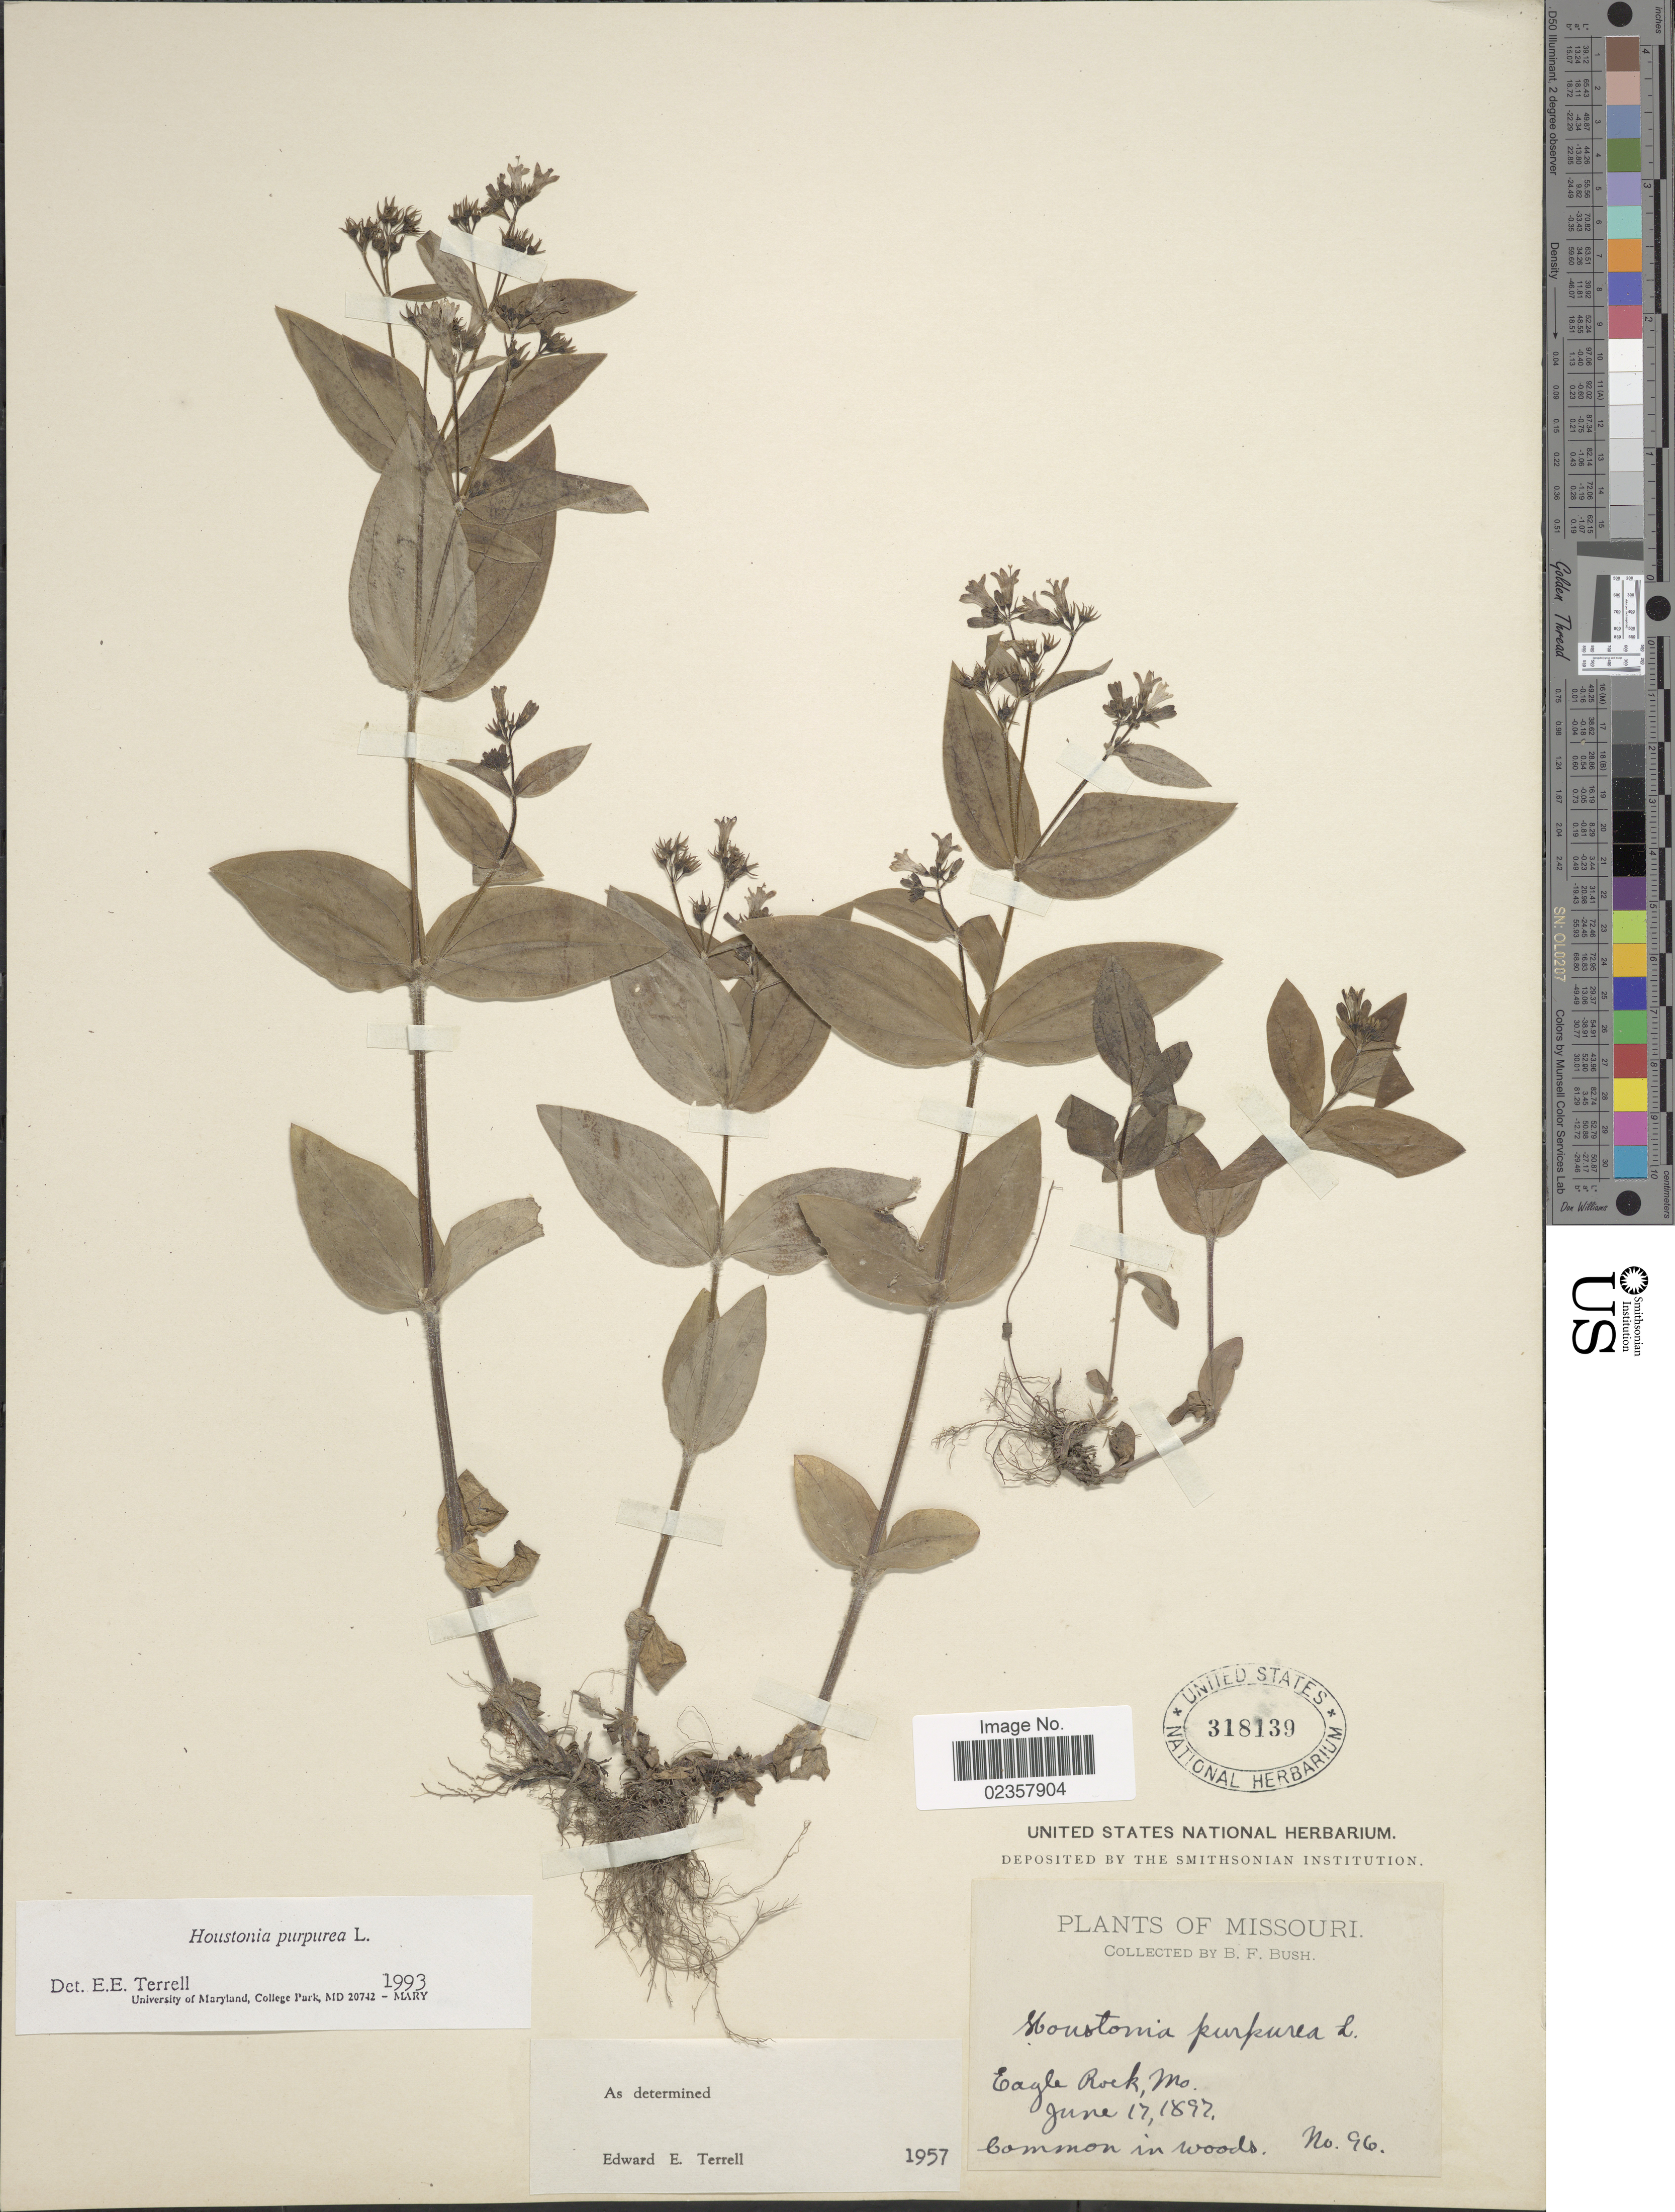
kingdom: Plantae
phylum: Tracheophyta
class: Magnoliopsida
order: Gentianales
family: Rubiaceae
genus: Houstonia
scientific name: Houstonia purpurea var. purpurea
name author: L.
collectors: B. F. Bush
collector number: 96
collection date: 1897-06-17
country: United States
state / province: Missouri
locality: Eagle Rock Mo.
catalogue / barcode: US 318139